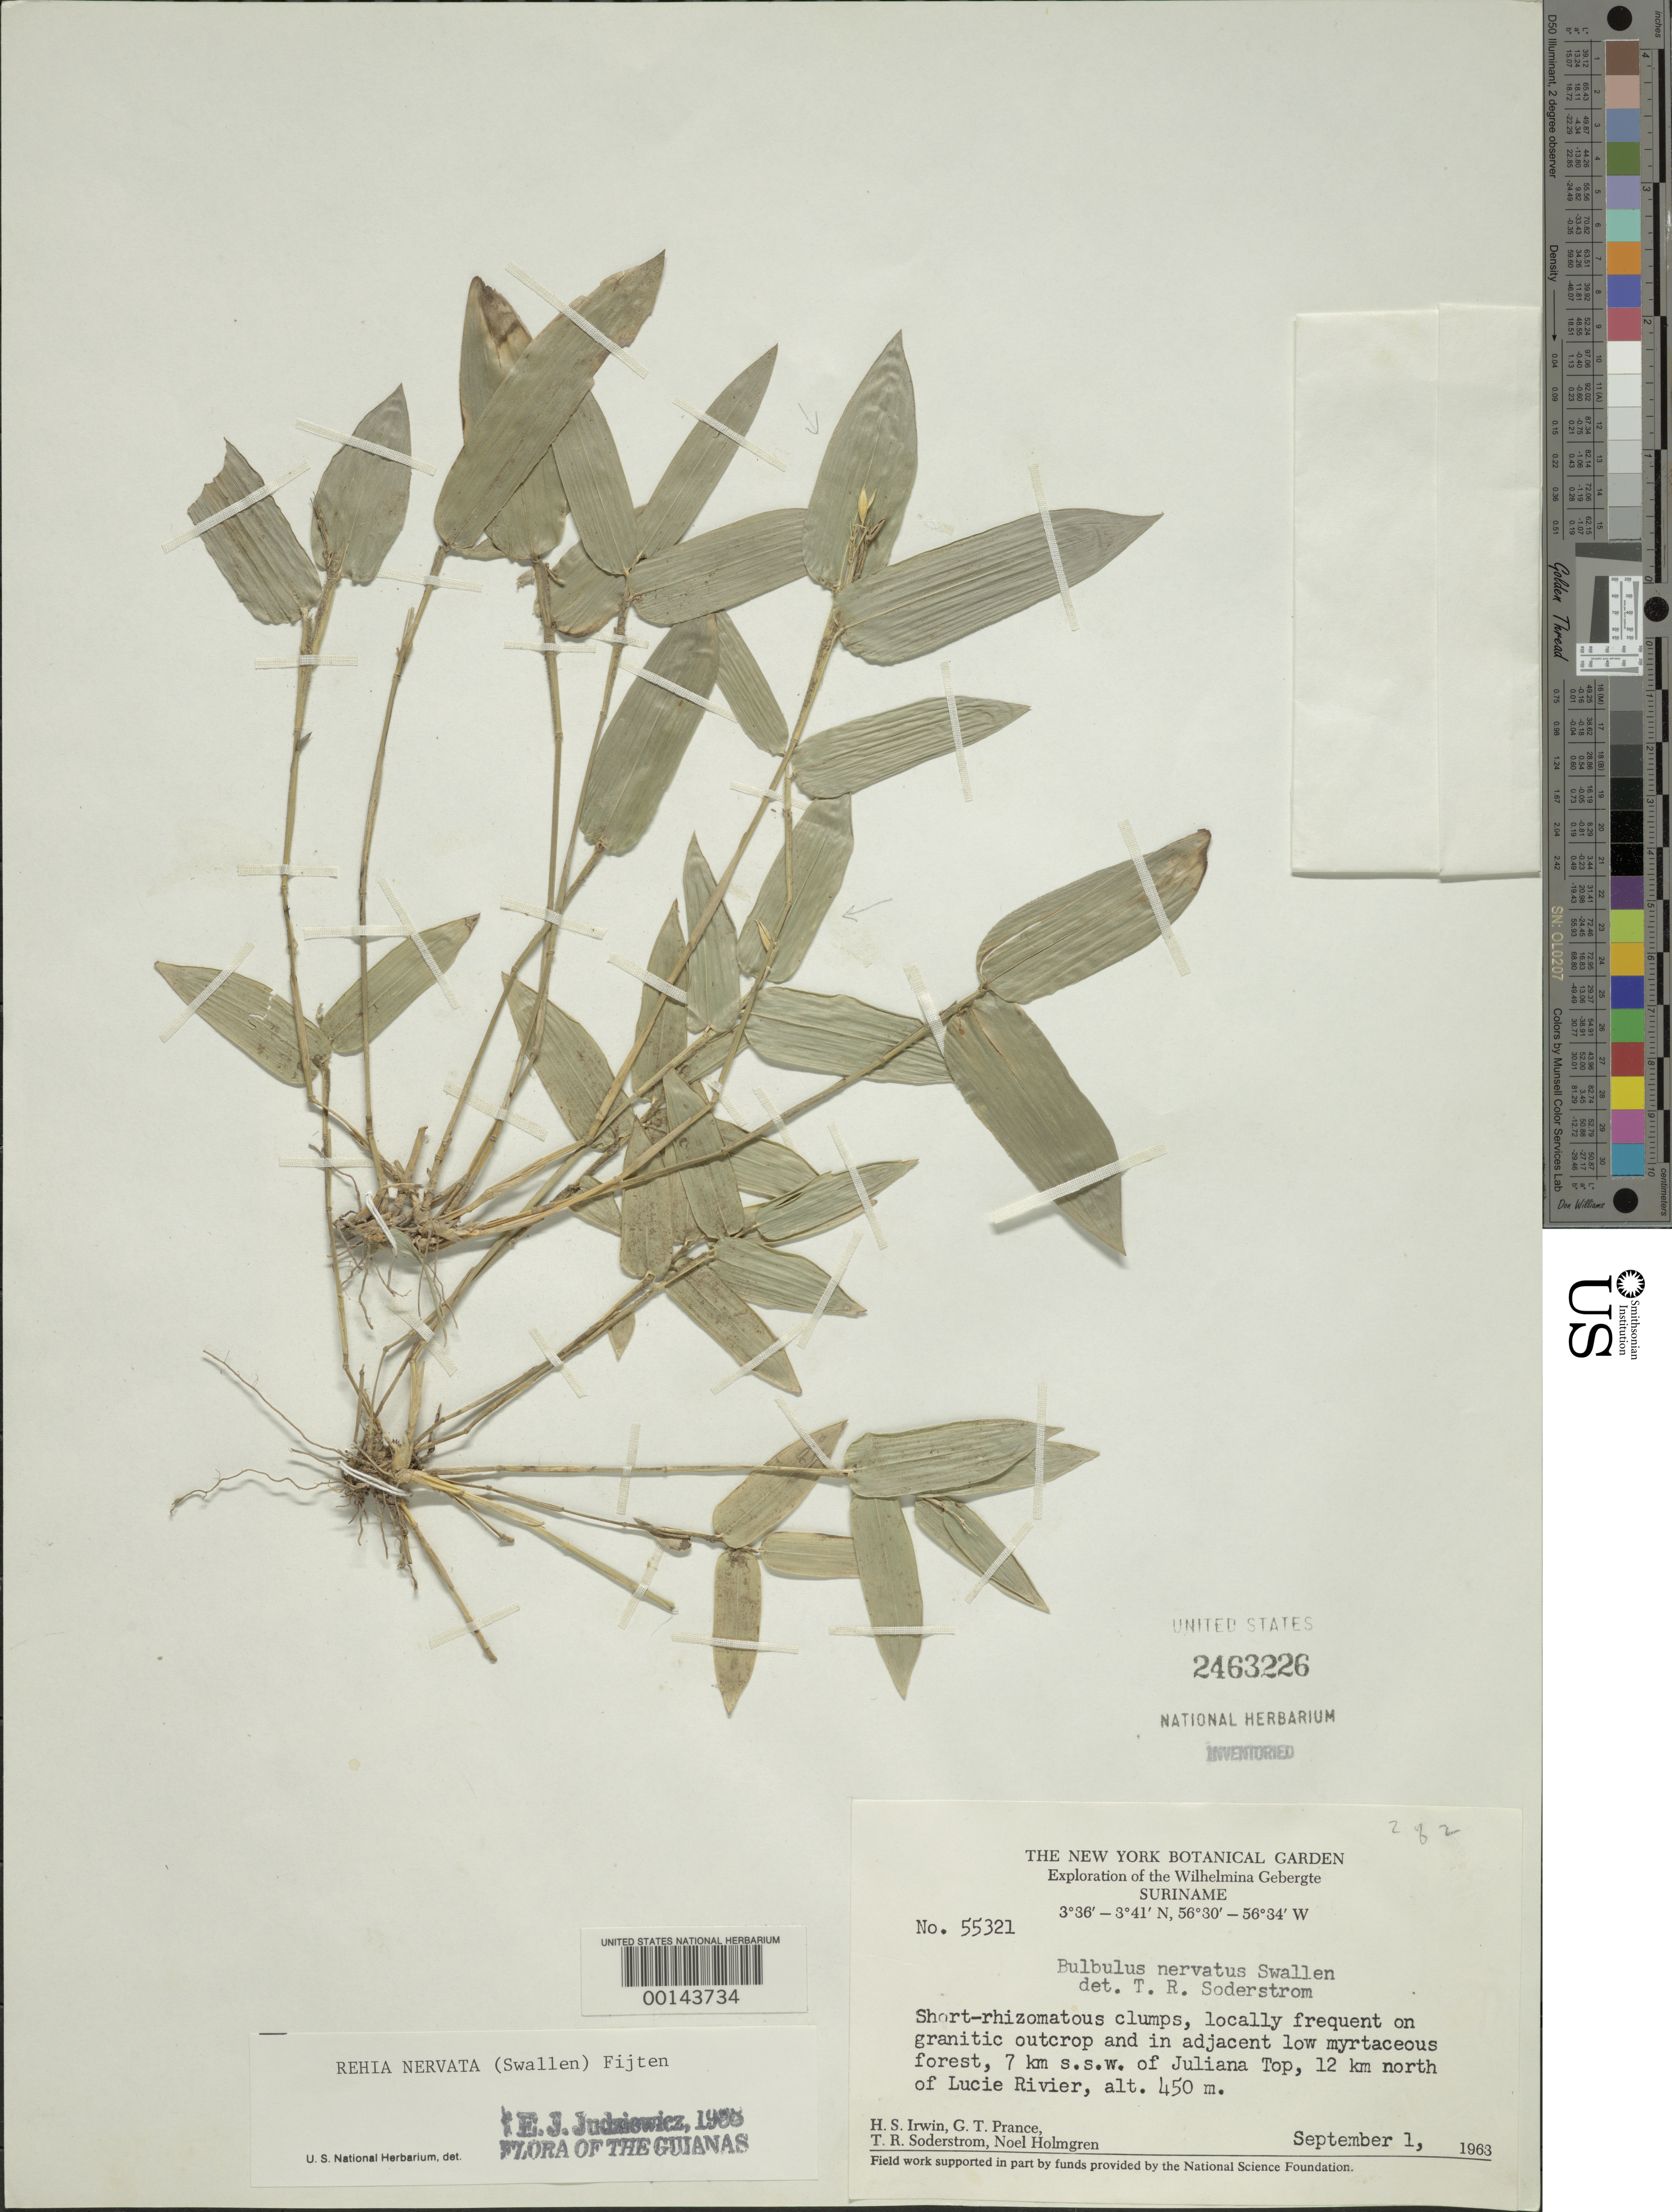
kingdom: Plantae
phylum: Tracheophyta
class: Liliopsida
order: Poales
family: Poaceae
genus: Rehia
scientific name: Rehia nervata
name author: (Swallen) Fijten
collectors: H. Irwin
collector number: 55321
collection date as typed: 01 Sep 1963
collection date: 1963-09-01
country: Suriname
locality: Wilhelmina gebergte, lucie rv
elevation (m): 450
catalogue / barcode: US 2463226